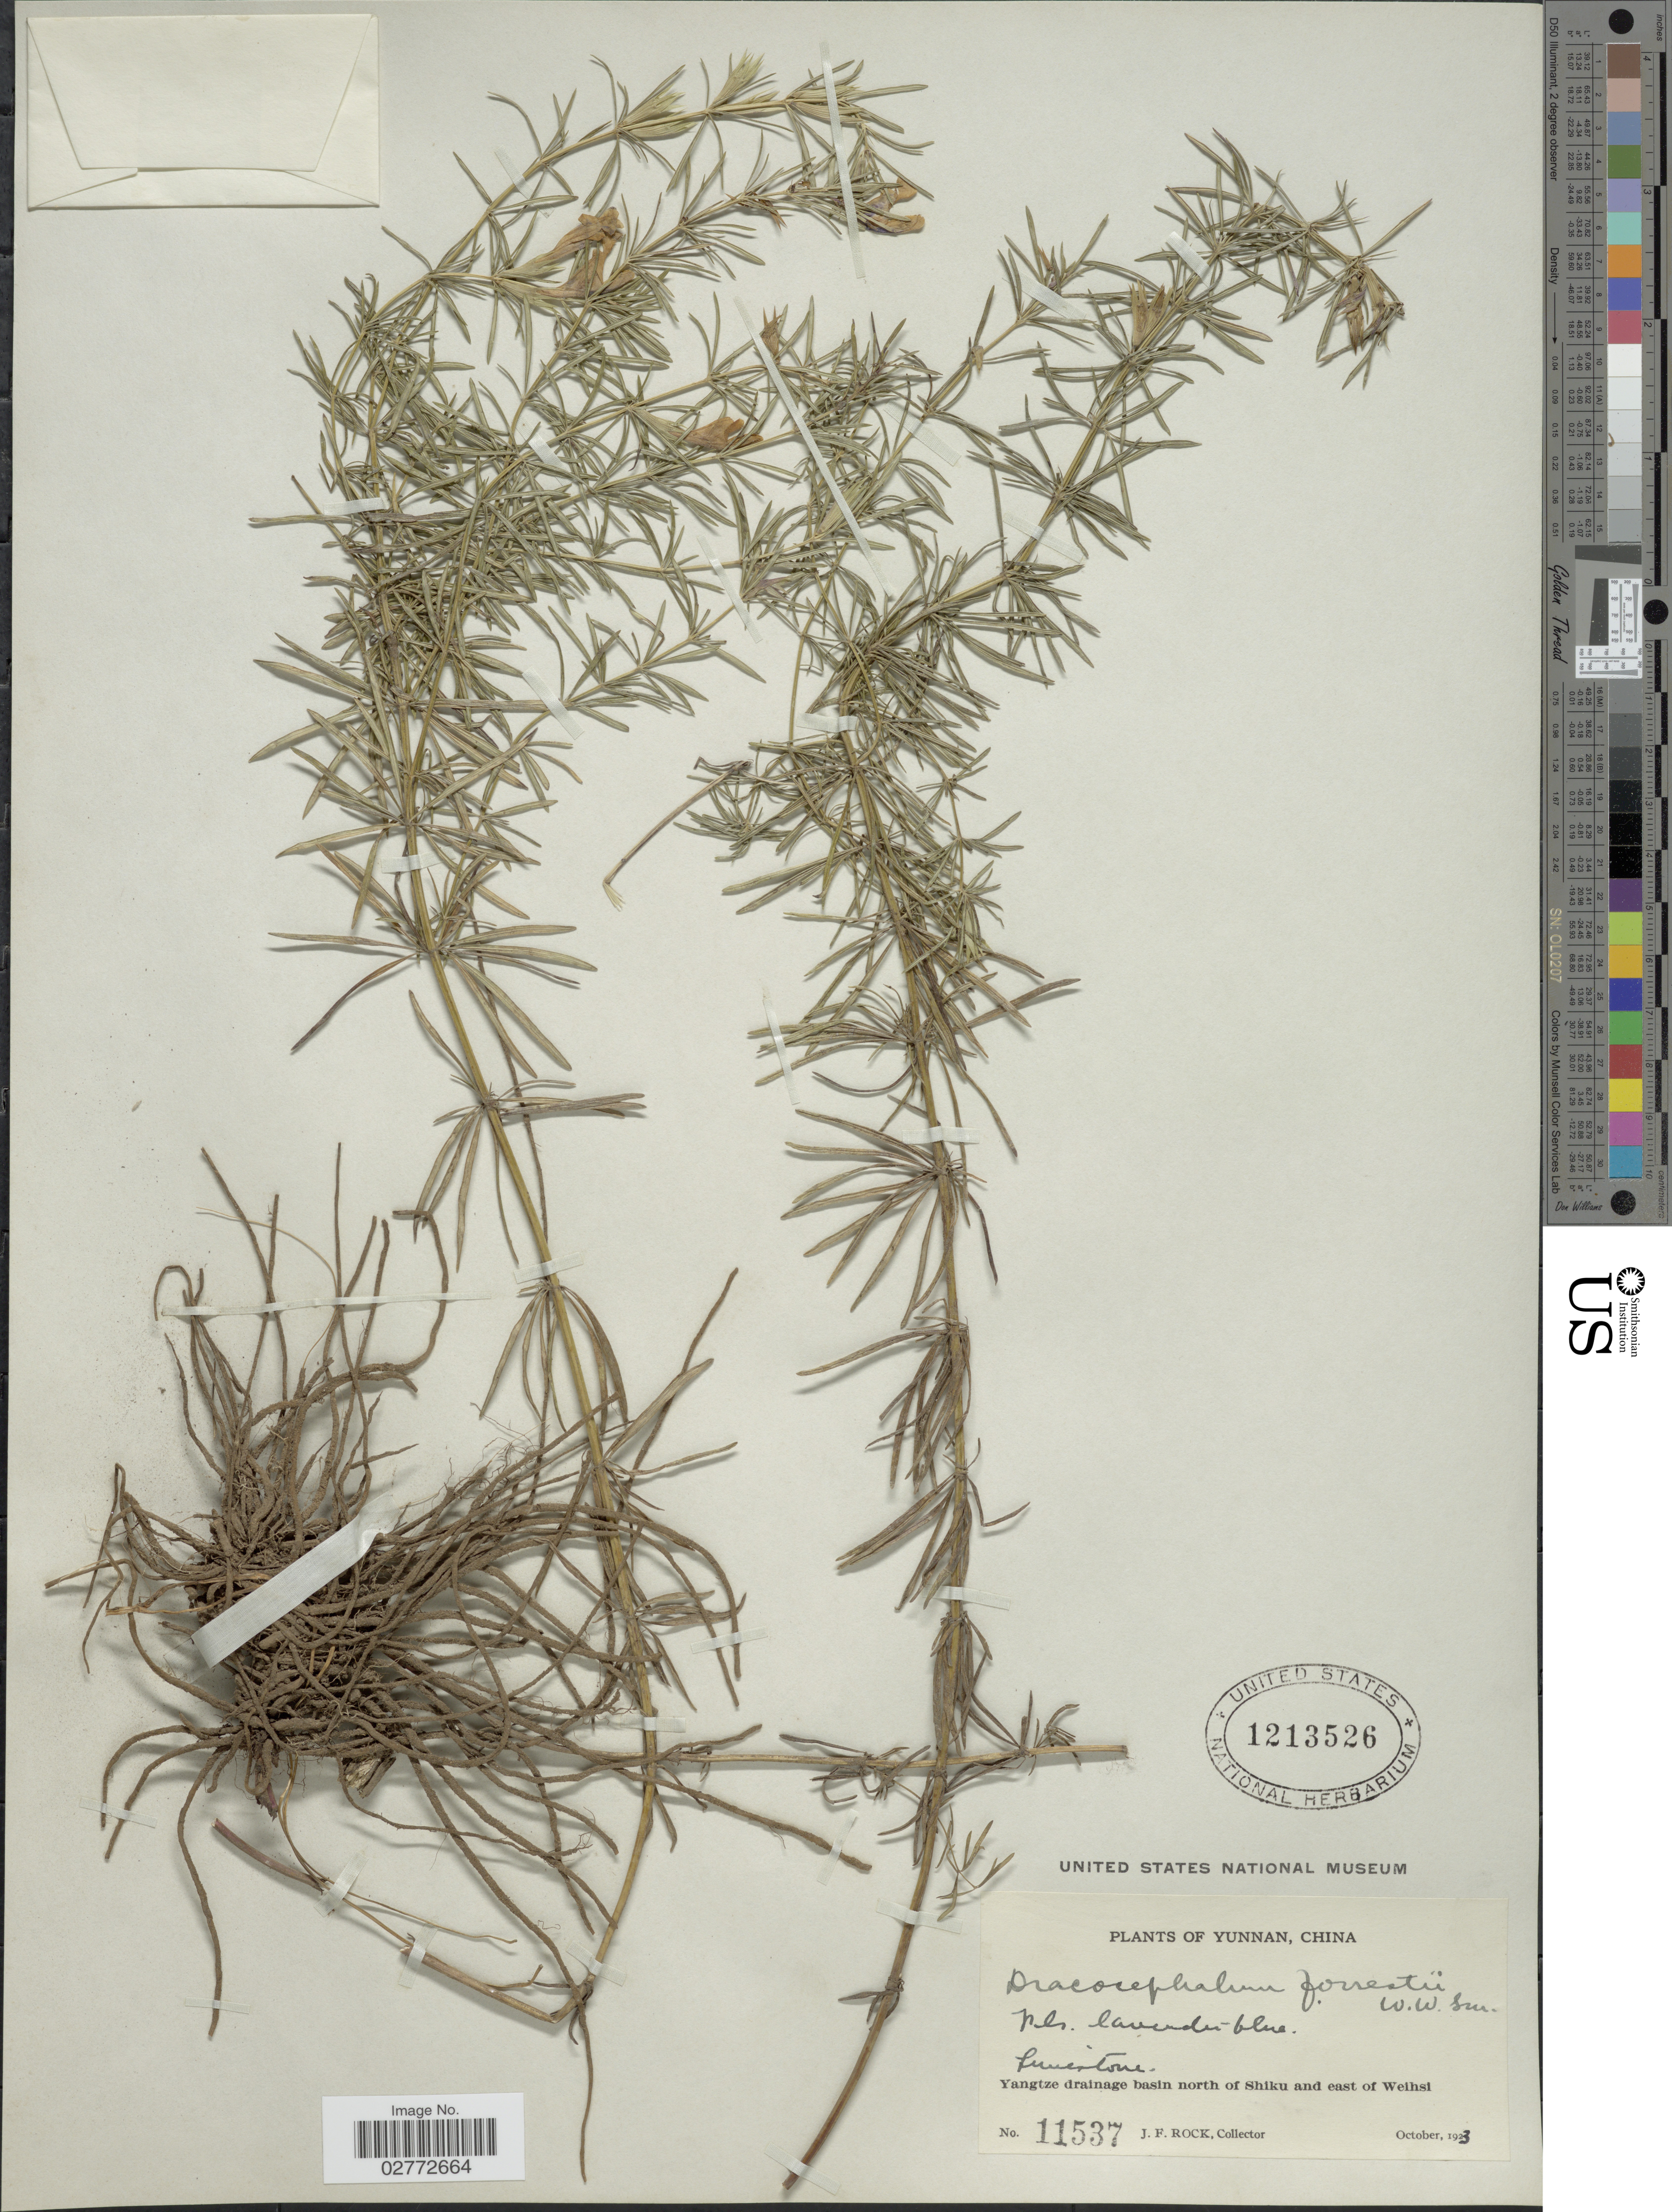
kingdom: Plantae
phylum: Tracheophyta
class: Magnoliopsida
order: Lamiales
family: Lamiaceae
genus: Dracocephalum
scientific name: Dracocephalum forrestii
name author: W.W. Sm.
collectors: J. Rock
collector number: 11537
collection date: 1923-10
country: China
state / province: Yunnan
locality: Yangtze drainage basin north of Shiku and east of Weihsi.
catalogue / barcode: US 1213526